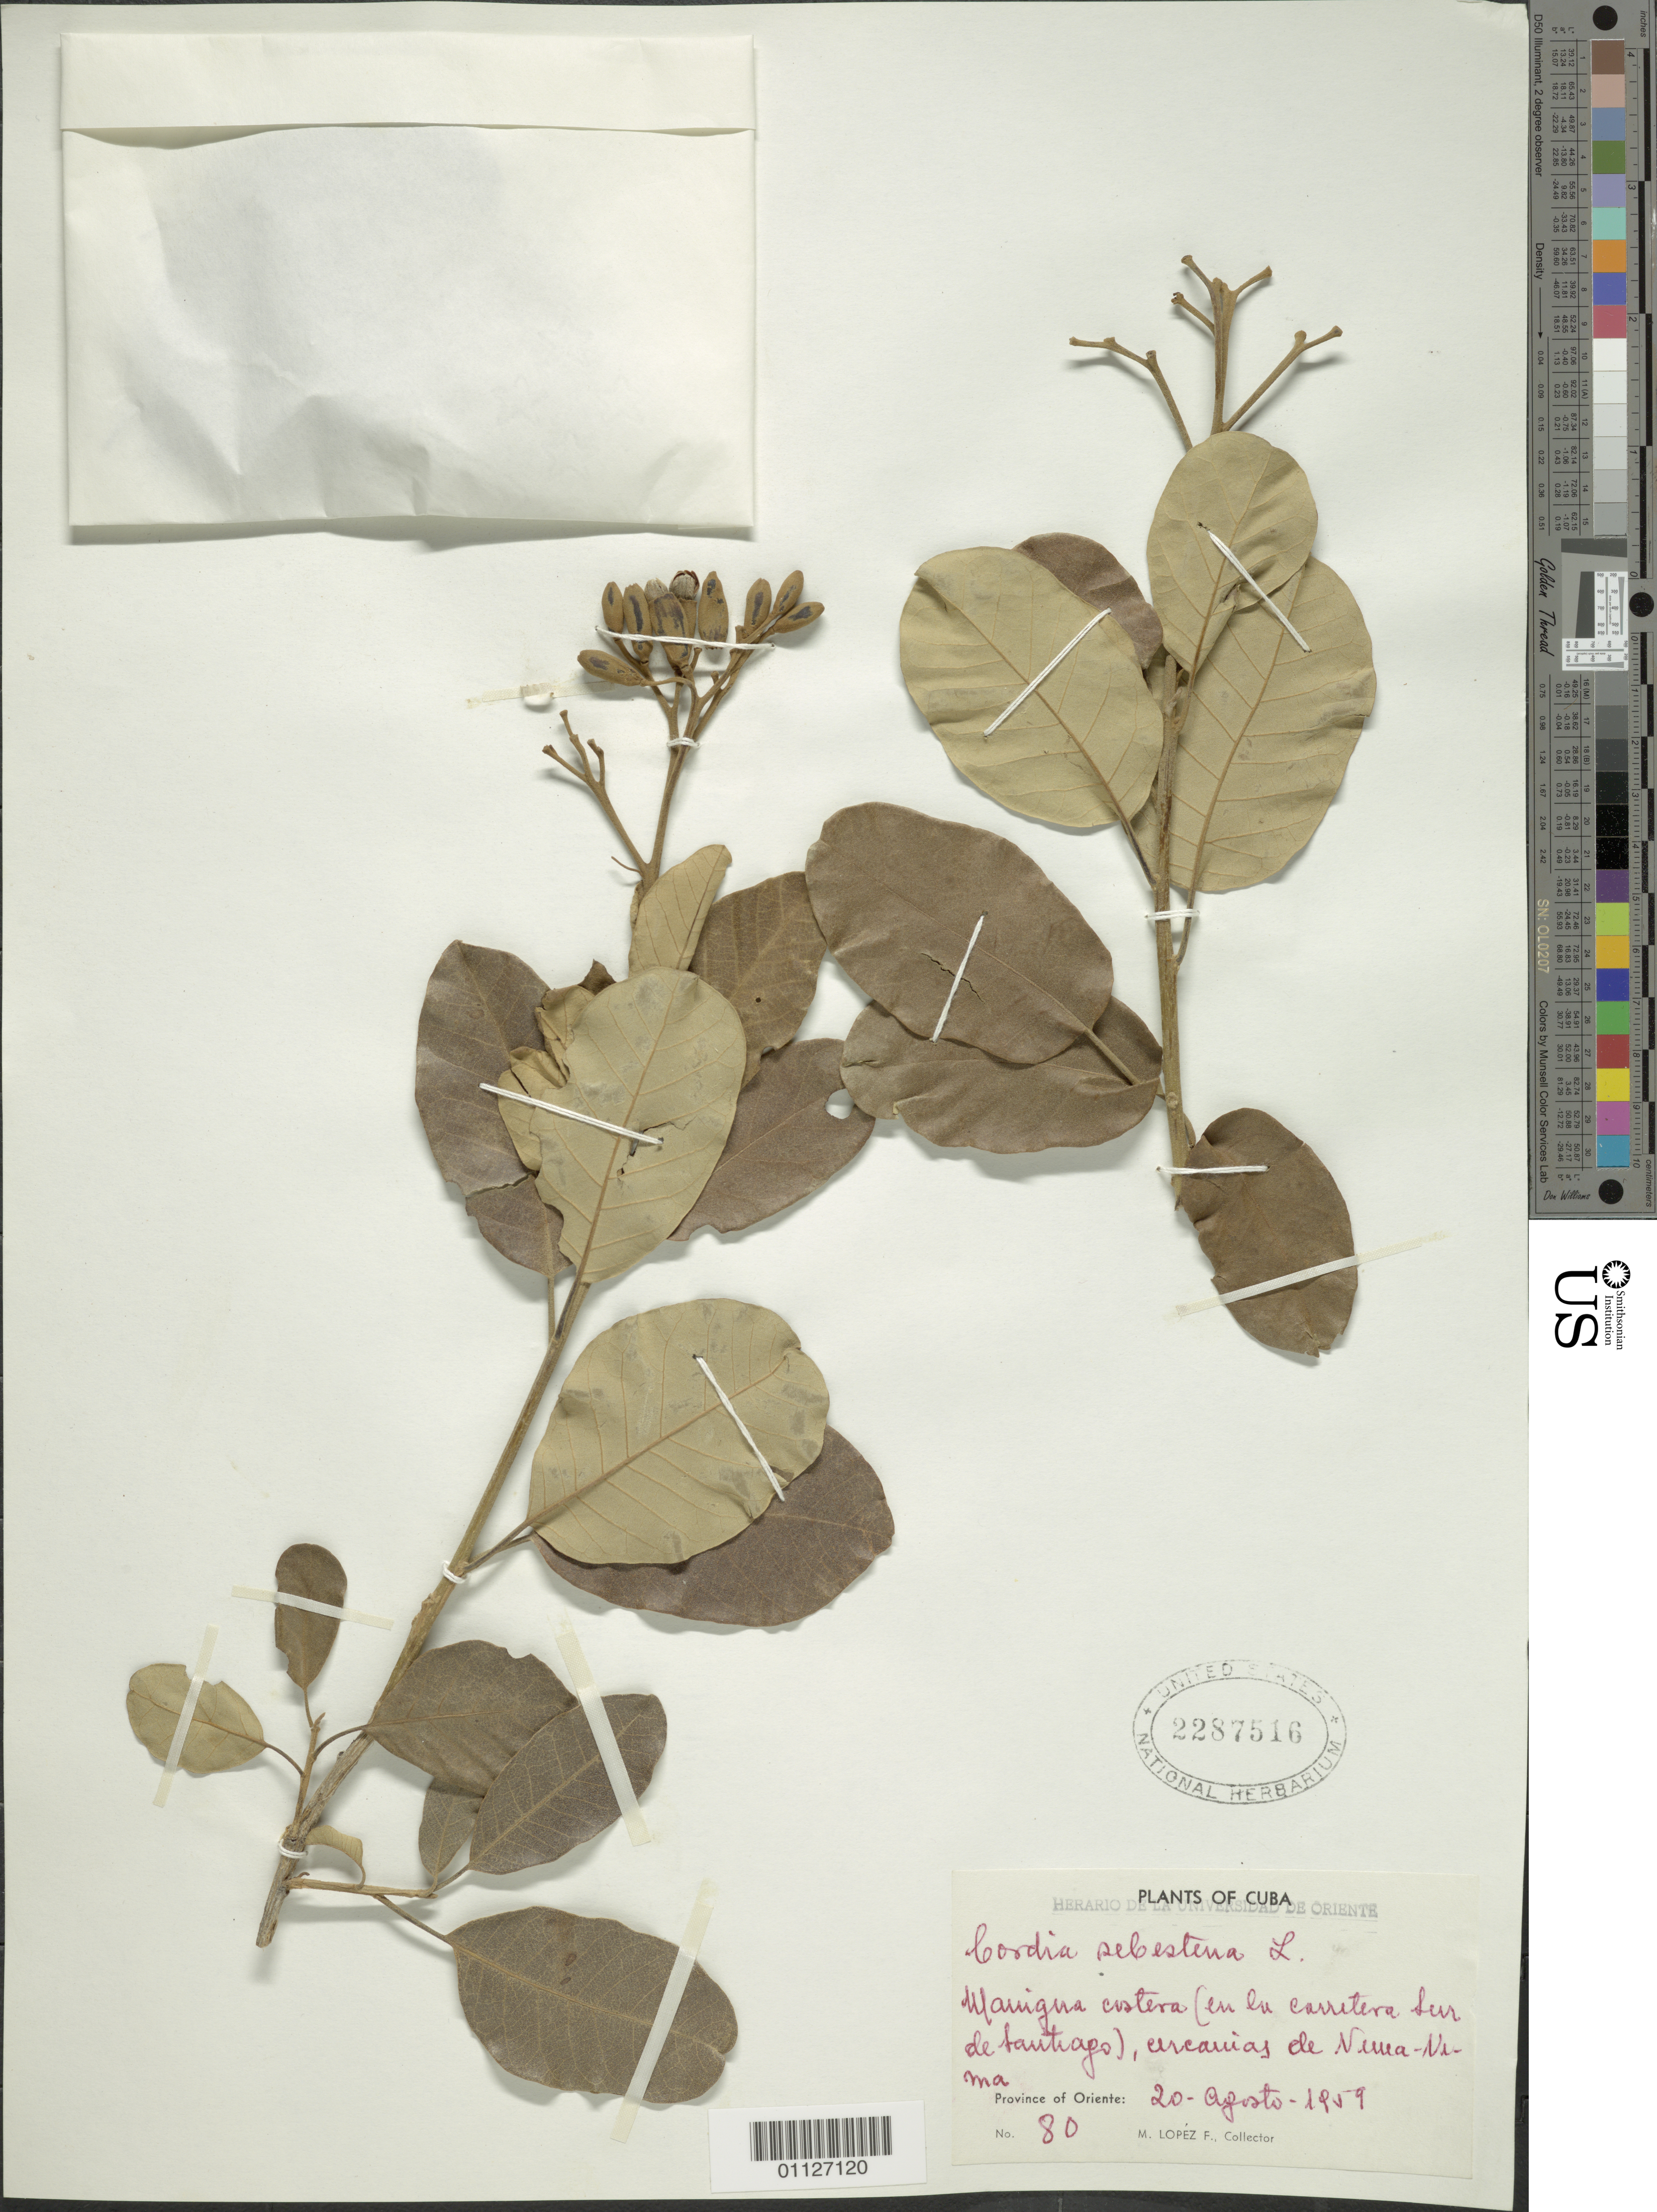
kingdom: Plantae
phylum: Tracheophyta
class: Magnoliopsida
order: Boraginales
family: Cordiaceae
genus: Cordia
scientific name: Cordia sebestena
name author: L.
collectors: M. López Figueiras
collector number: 80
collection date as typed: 20 Aug 1959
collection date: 1959-08-20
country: Cuba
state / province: Santiago de Cuba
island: Cuba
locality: Manigua costera (en la carretera S de Santiago), Nema-Nema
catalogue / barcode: US 2287516